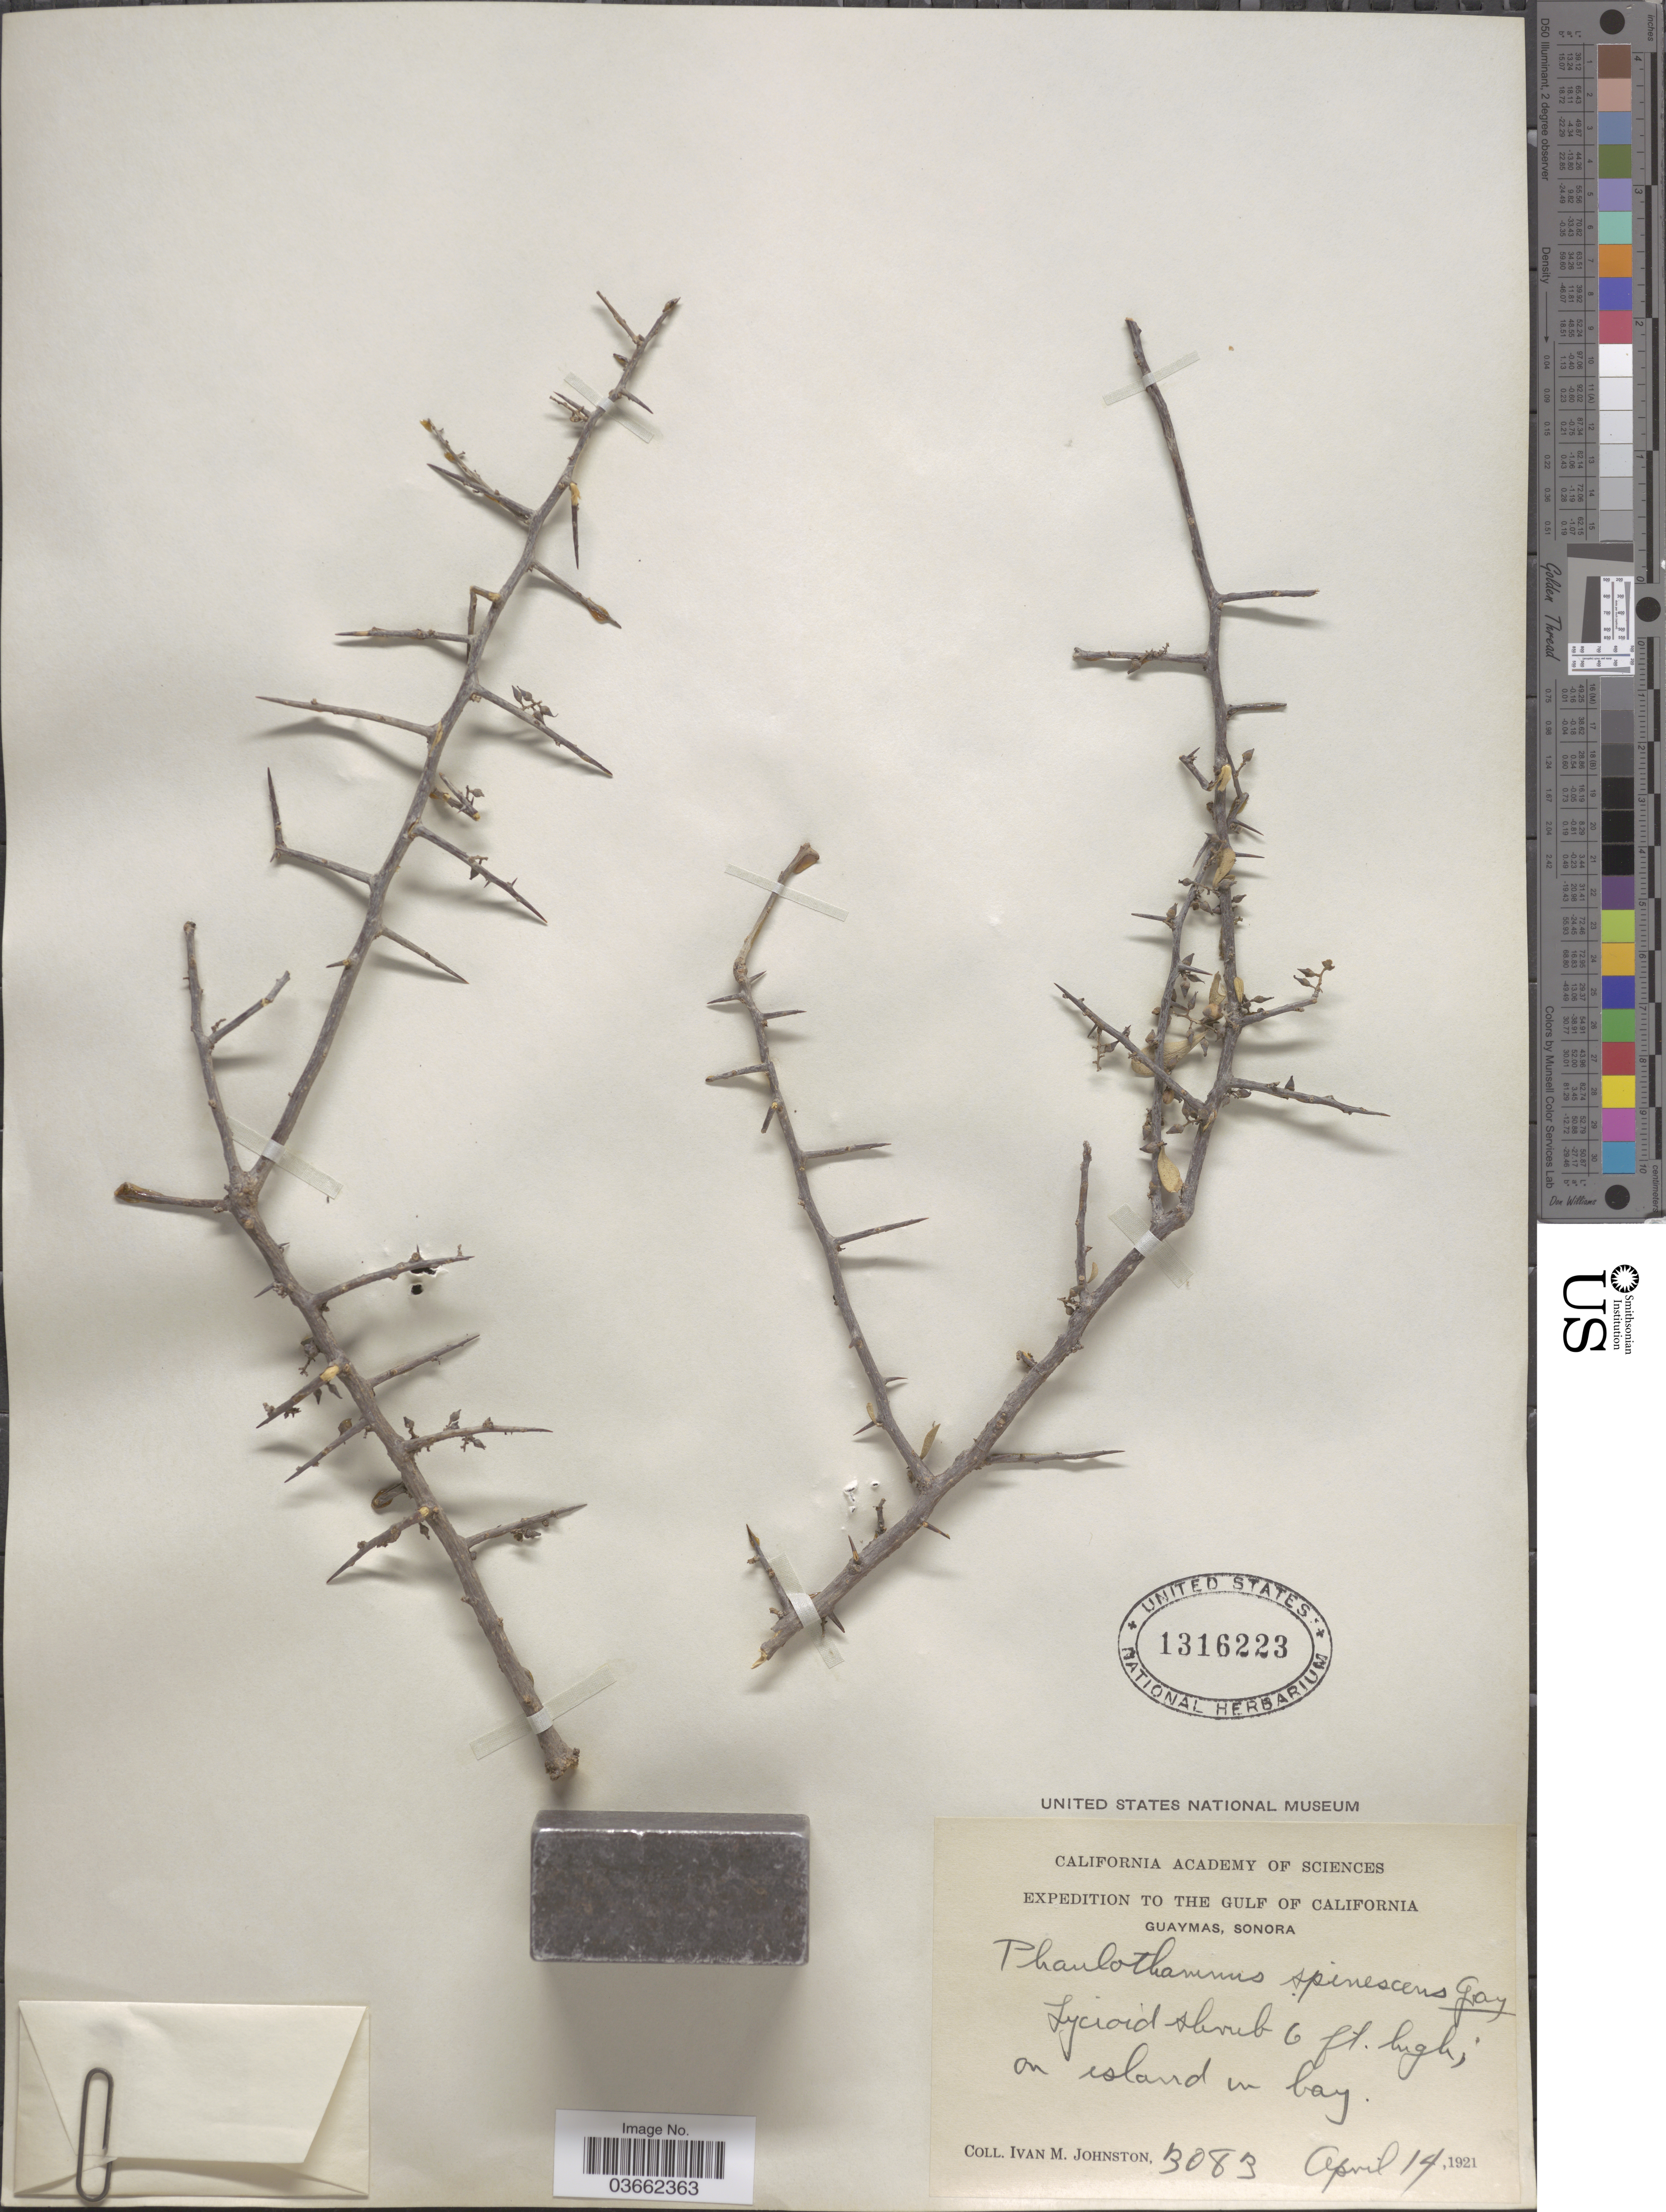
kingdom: Plantae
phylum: Tracheophyta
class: Magnoliopsida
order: Caryophyllales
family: Achatocarpaceae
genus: Phaulothamnus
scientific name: Phaulothamnus spinescens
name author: A. Gray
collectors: I.M. Johnston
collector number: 3083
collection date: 1921-04-14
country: Mexico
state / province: Sonora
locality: The Gulf of California. Guaymas. On island in bay.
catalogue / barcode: US 1316223